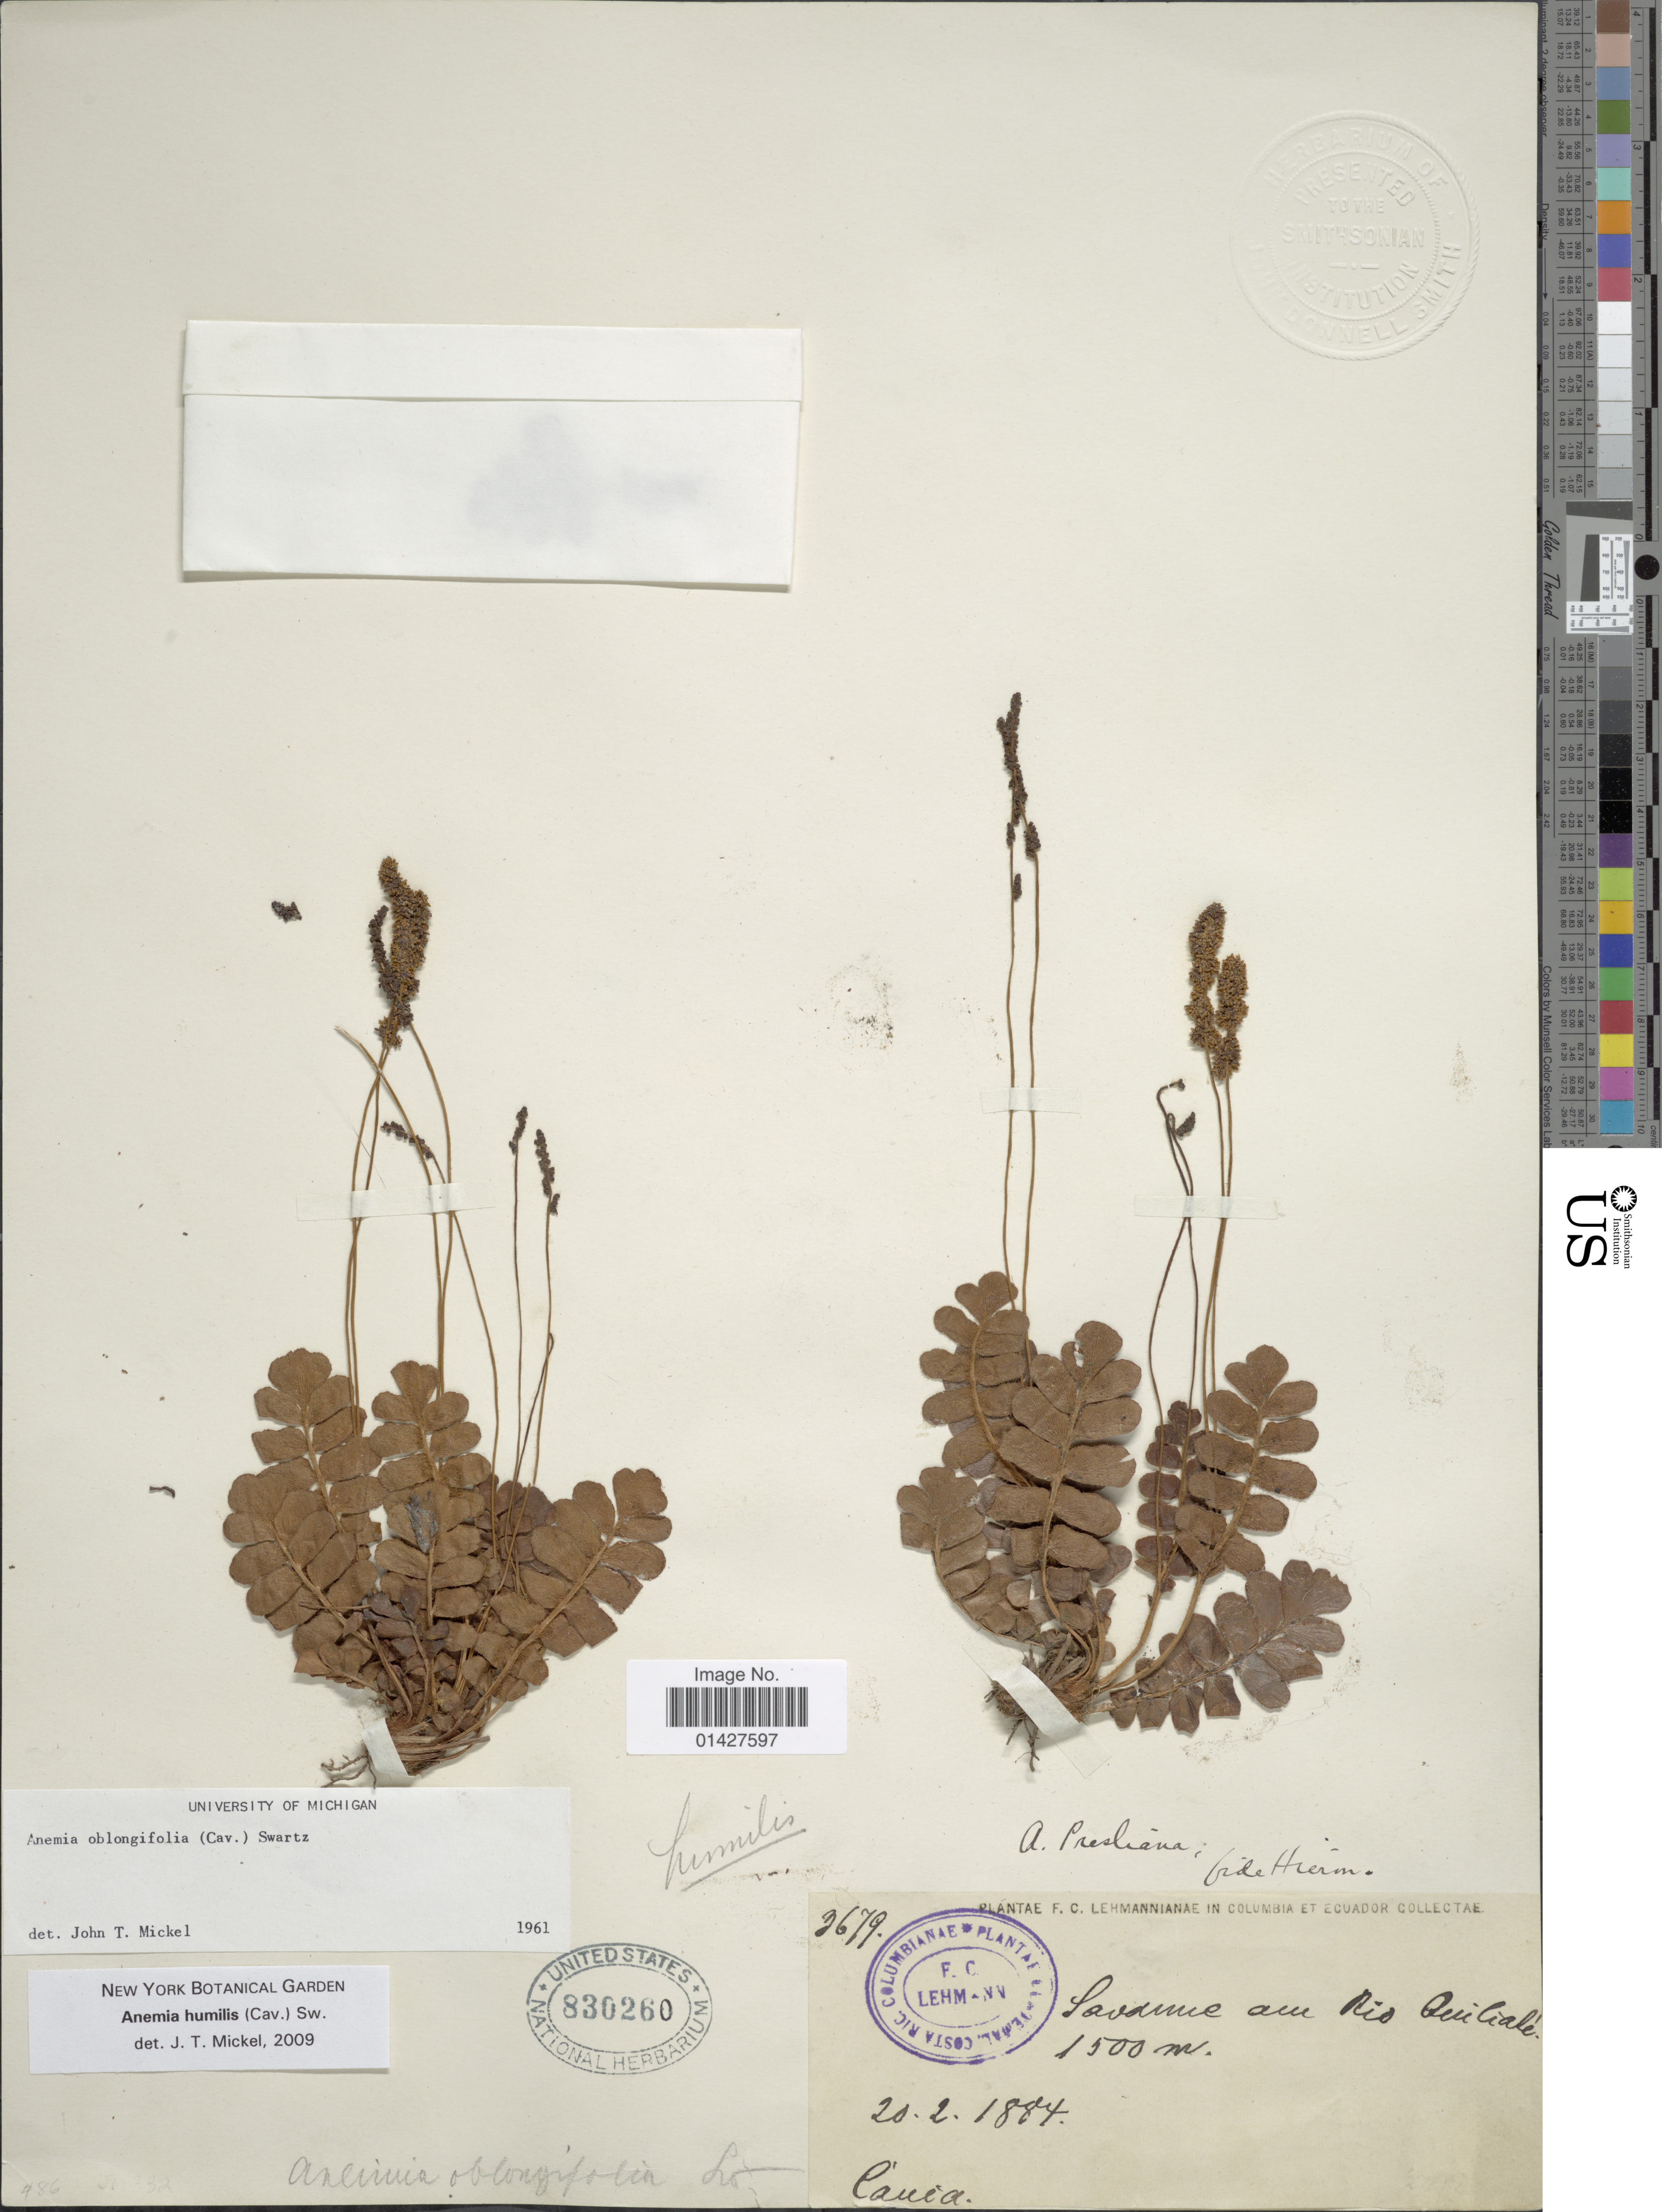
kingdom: Plantae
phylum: Tracheophyta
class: Polypodiopsida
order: Schizaeales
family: Anemiaceae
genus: Anemia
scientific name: Anemia humilis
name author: (Cav.) Sw.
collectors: F. C. Lehmann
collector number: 3679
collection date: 1884-02-20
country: Colombia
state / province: Cauca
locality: Savanne am Rio Quilialé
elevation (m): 1500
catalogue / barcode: US 830260